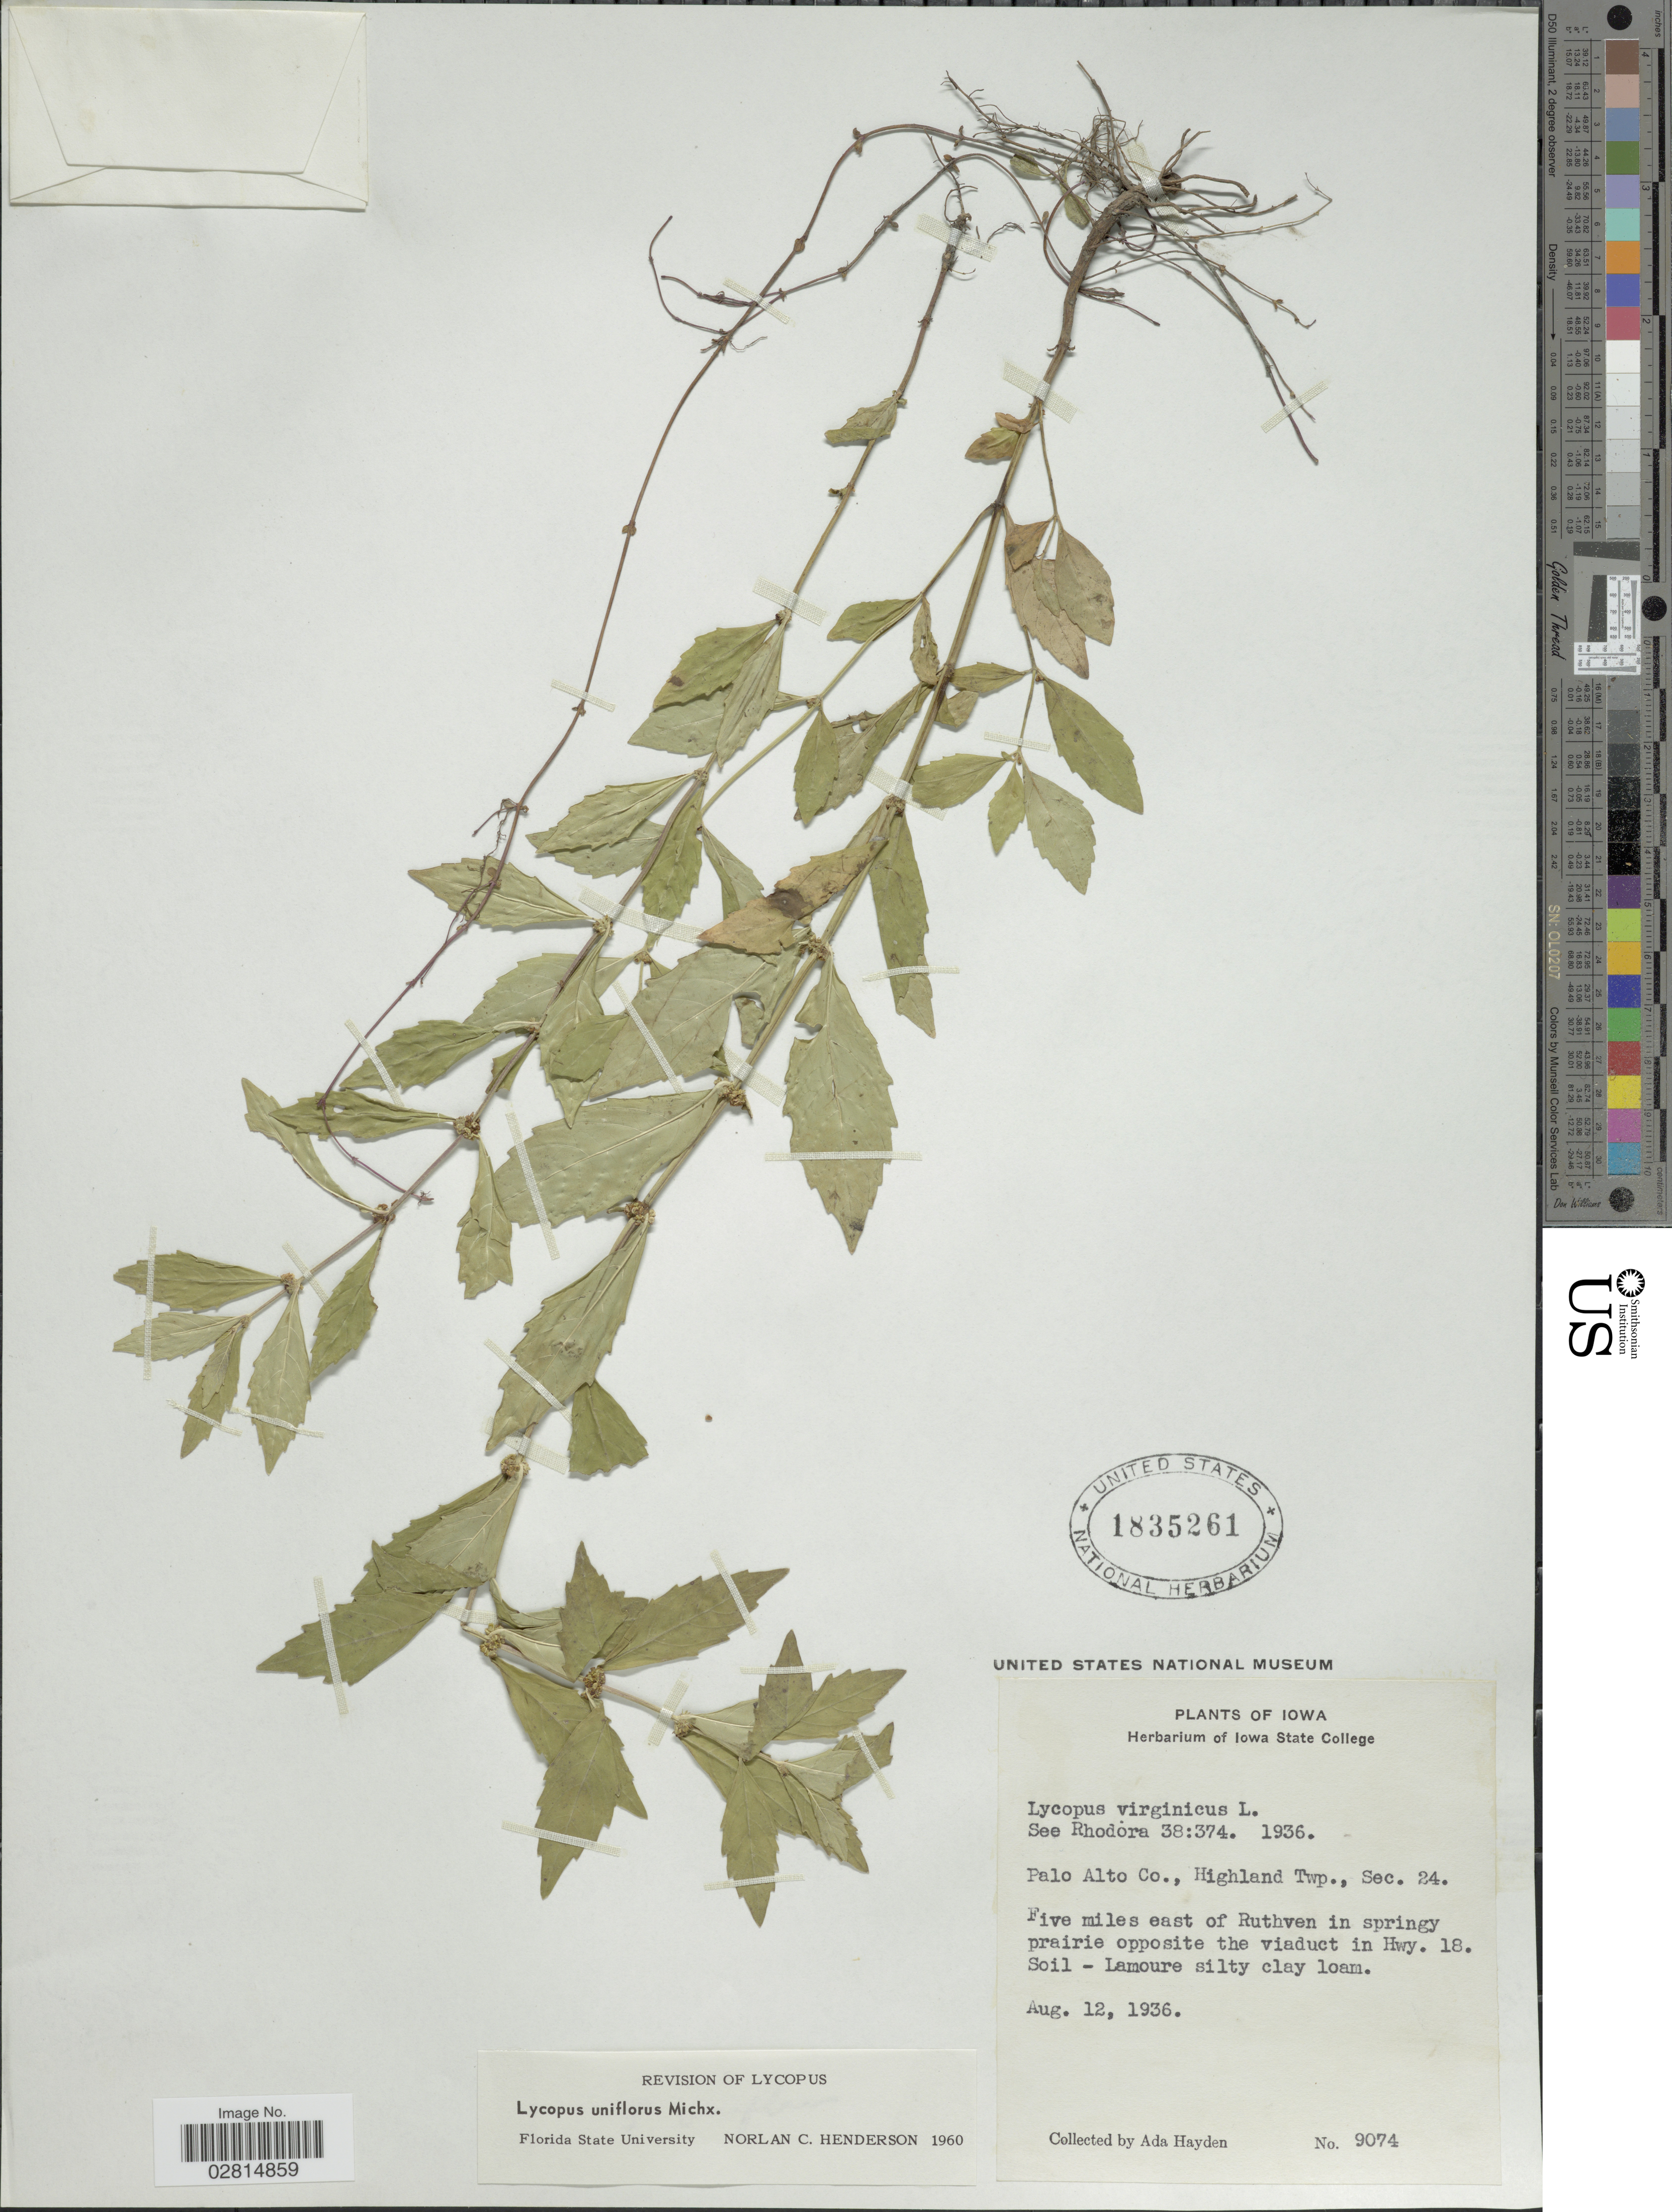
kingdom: Plantae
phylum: Tracheophyta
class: Magnoliopsida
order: Lamiales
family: Lamiaceae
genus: Lycopus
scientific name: Lycopus uniflorus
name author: Michx.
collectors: Ada Hayden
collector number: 9074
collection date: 1936-08-12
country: United States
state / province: Iowa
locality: Palo Alto Co., Highland Twp., Sec.24, Five miles east of Ruthven in springy prairie opposite the viaduct in Hwy. 18.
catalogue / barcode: US 1835261